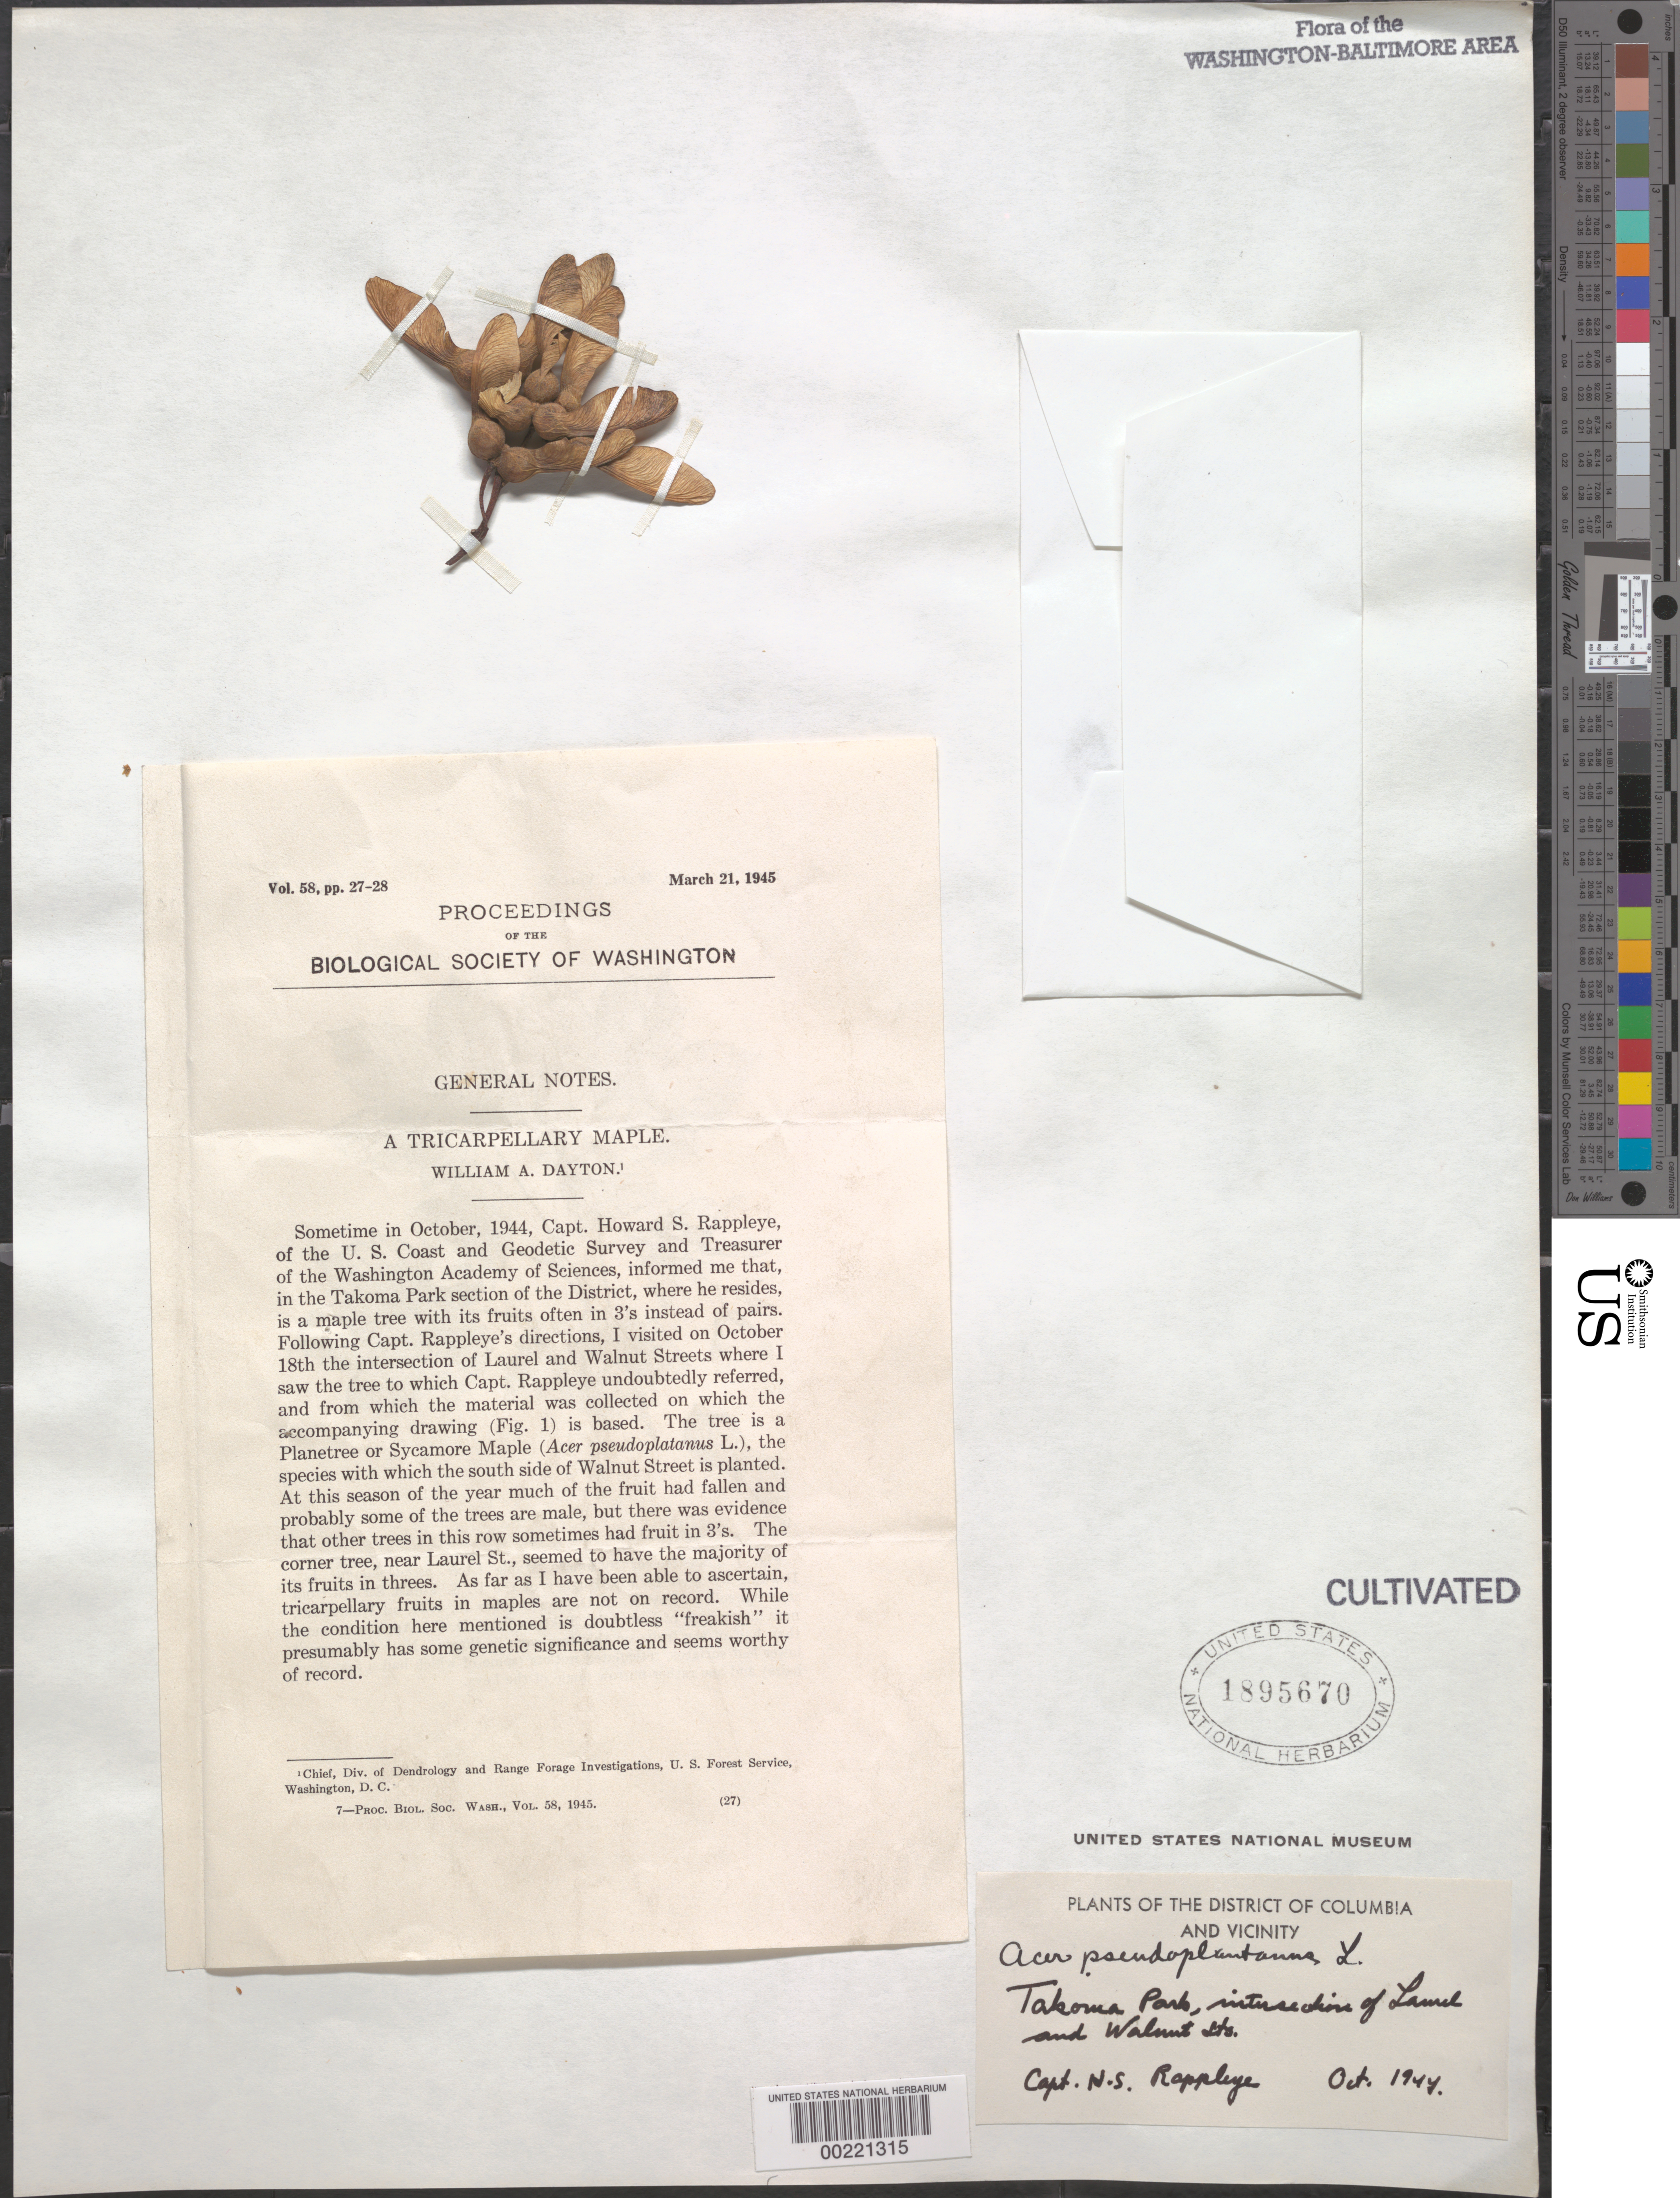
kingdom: Plantae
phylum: Tracheophyta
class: Magnoliopsida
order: Sapindales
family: Sapindaceae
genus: Acer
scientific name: Acer pseudoplatanus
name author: L.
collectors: H. Rappleye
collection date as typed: Oct 1944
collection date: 1944-10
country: United States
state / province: Maryland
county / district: Montgomery / Prince George's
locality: Takoma Park, corner of Laurel and Walnut St.s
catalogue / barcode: US 1895670